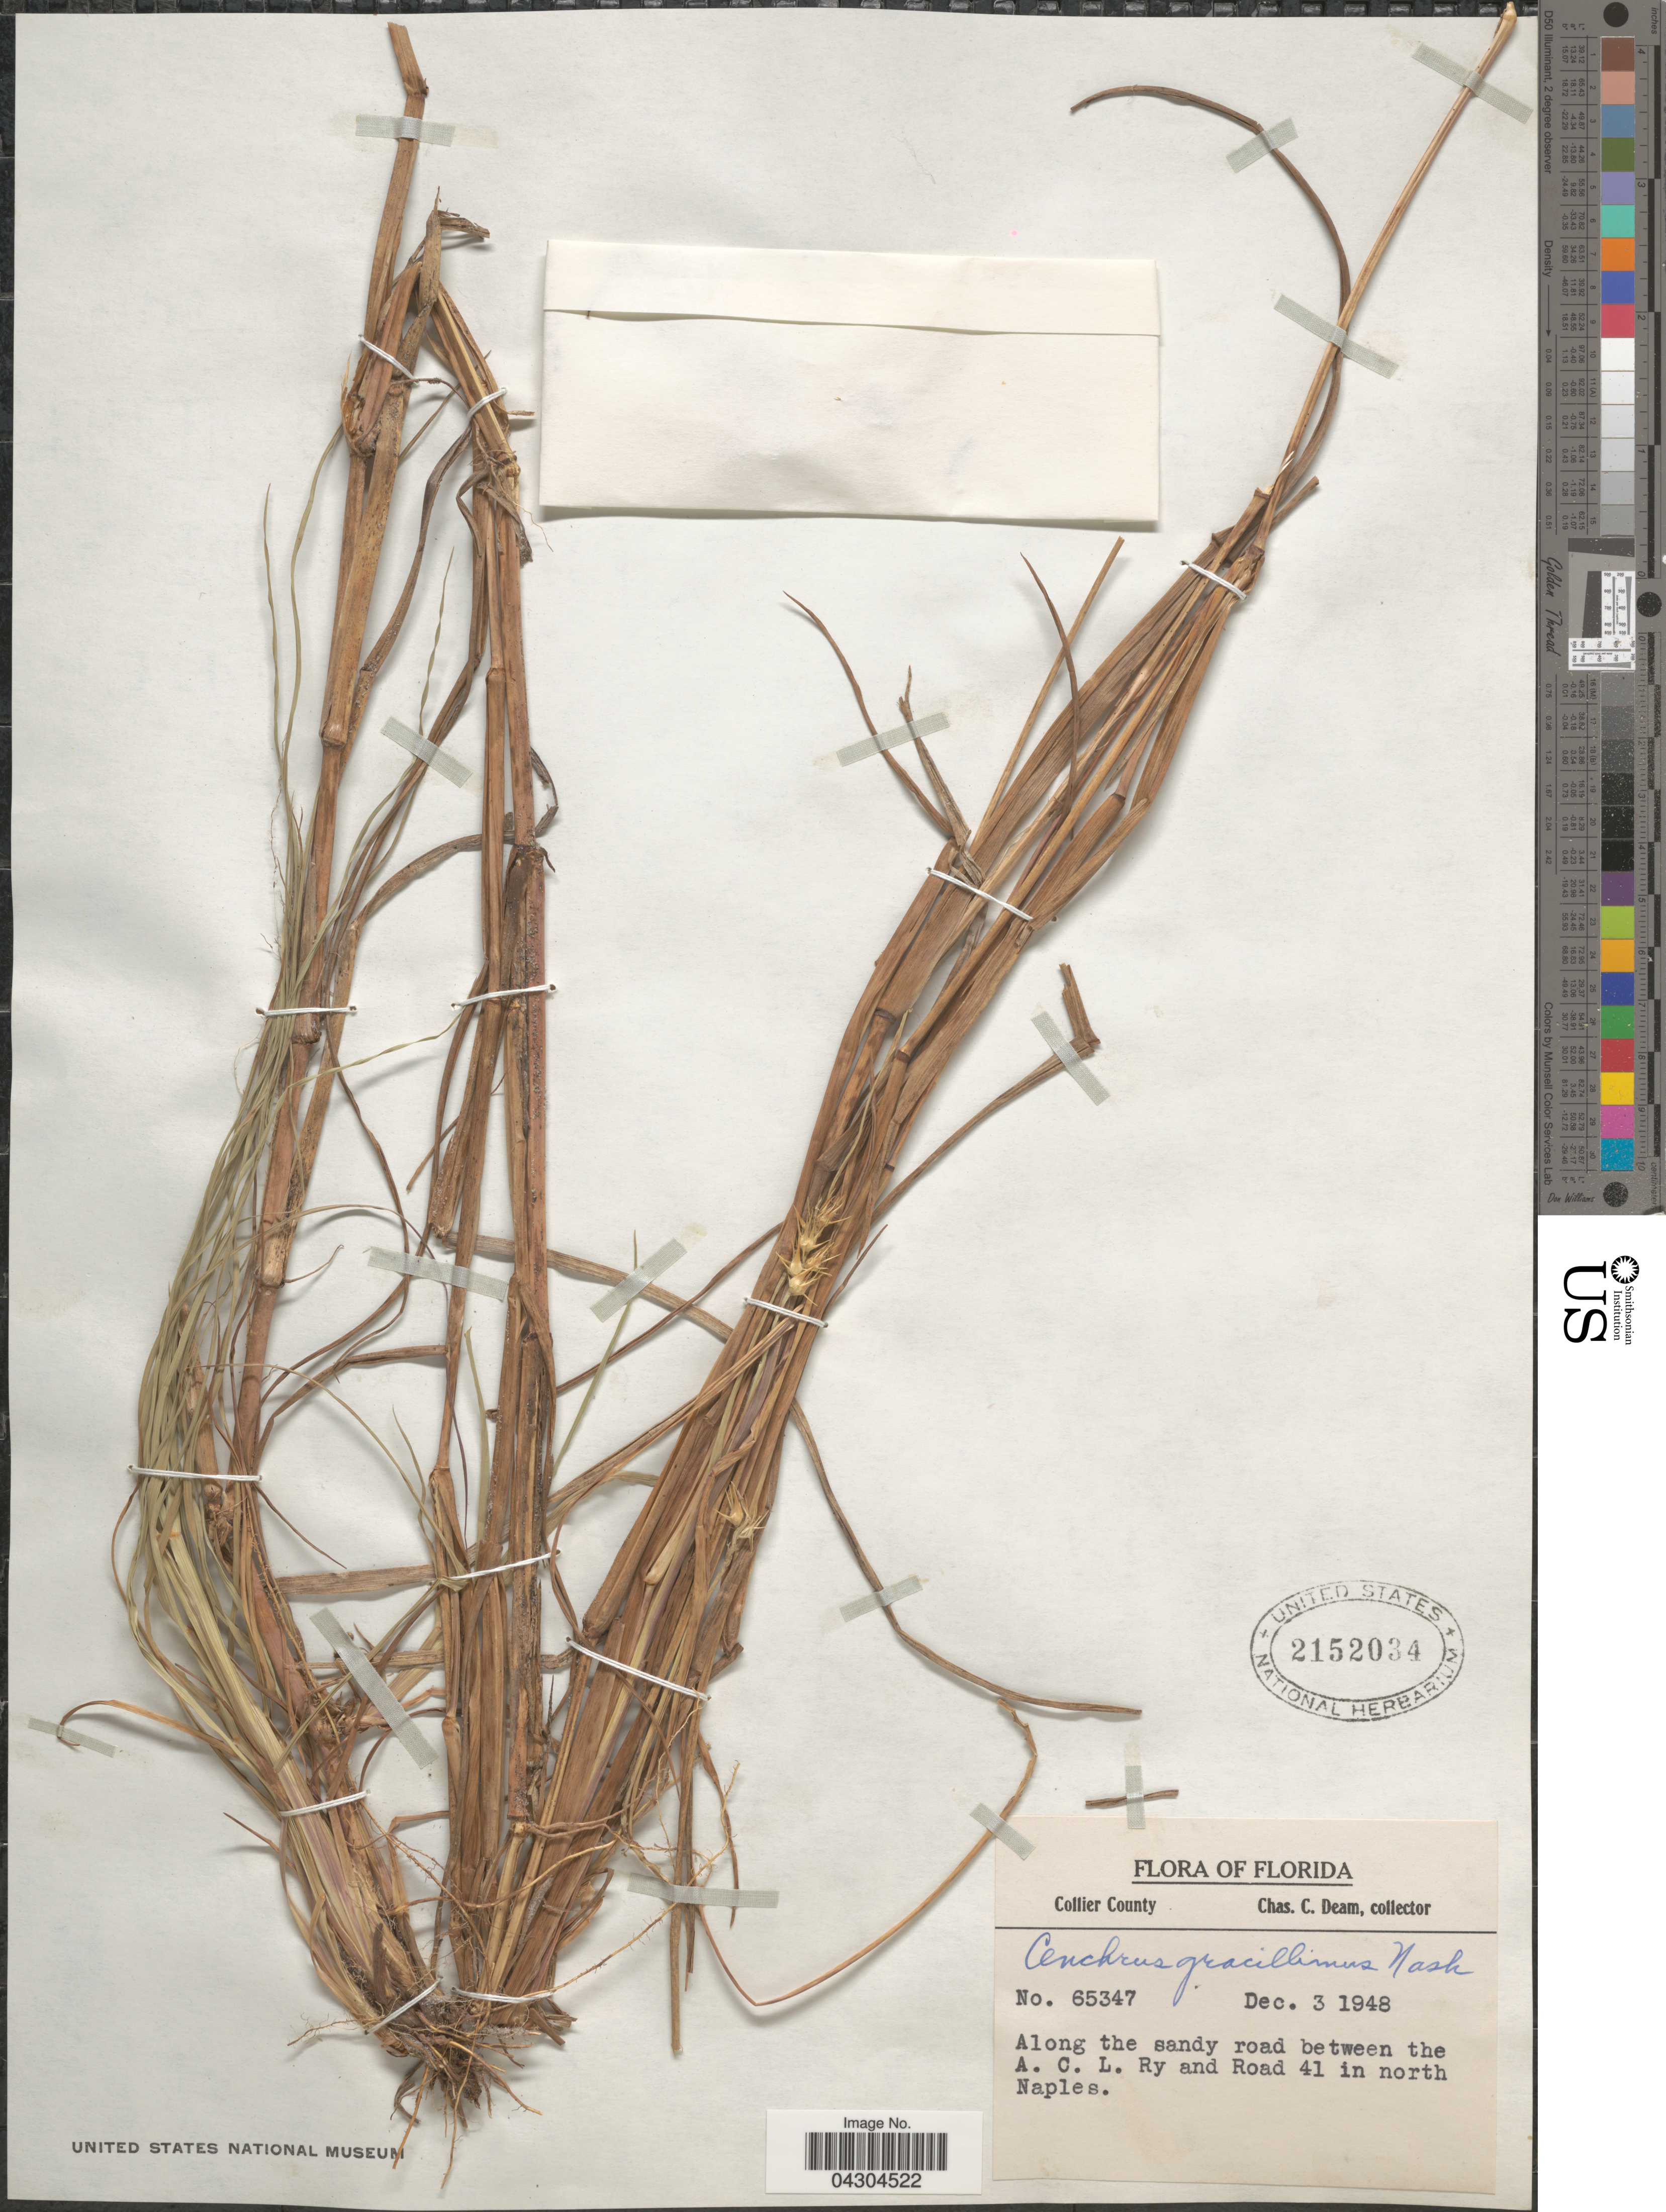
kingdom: Plantae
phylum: Tracheophyta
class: Liliopsida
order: Poales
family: Poaceae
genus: Cenchrus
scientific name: Cenchrus gracillimus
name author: Nash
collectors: C. C. Deam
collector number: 65347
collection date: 1948-12-03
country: United States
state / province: Florida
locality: Collier County. Along the sandy road between the A. C. L. Ry and Road 41 in north Naples.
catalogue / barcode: US 2152034